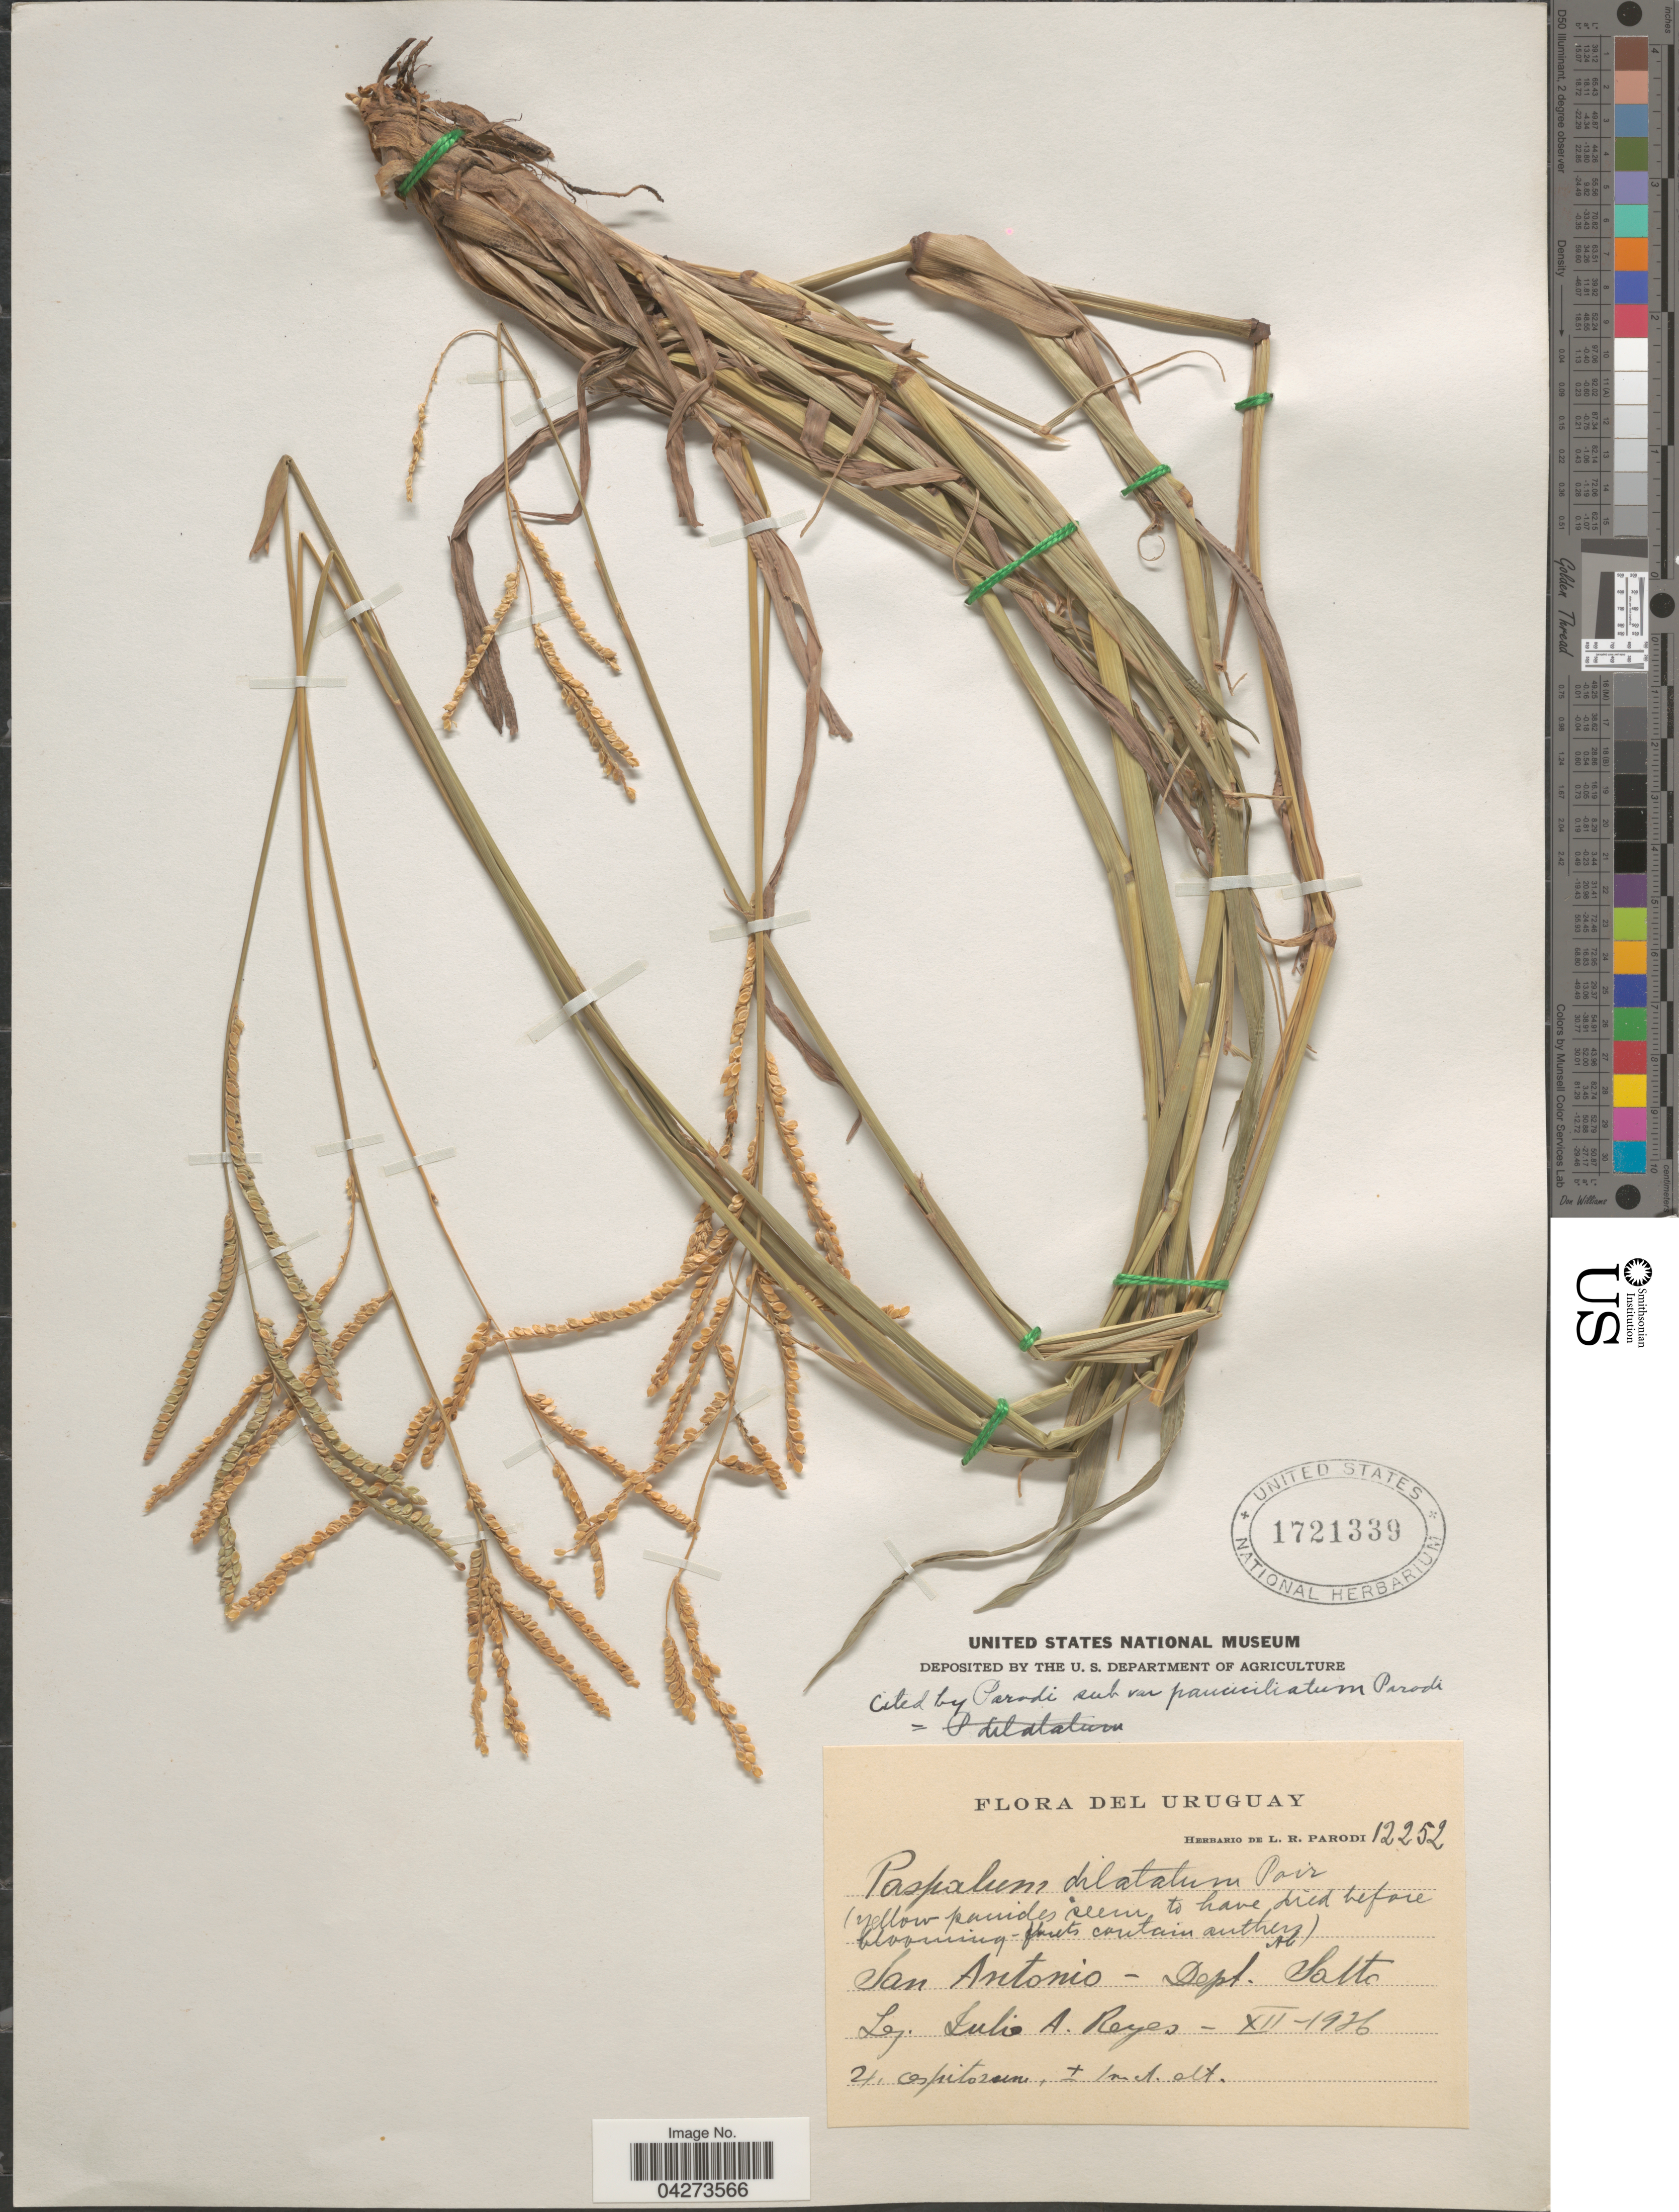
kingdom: Plantae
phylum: Tracheophyta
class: Liliopsida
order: Poales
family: Poaceae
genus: Paspalum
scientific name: Paspalum pauciciliatum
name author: (Parodi) Herter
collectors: J. Reyes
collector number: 12252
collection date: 1926-12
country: Uruguay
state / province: Salto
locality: San Antonio - Dept. Salto.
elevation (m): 1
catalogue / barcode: US 1721339